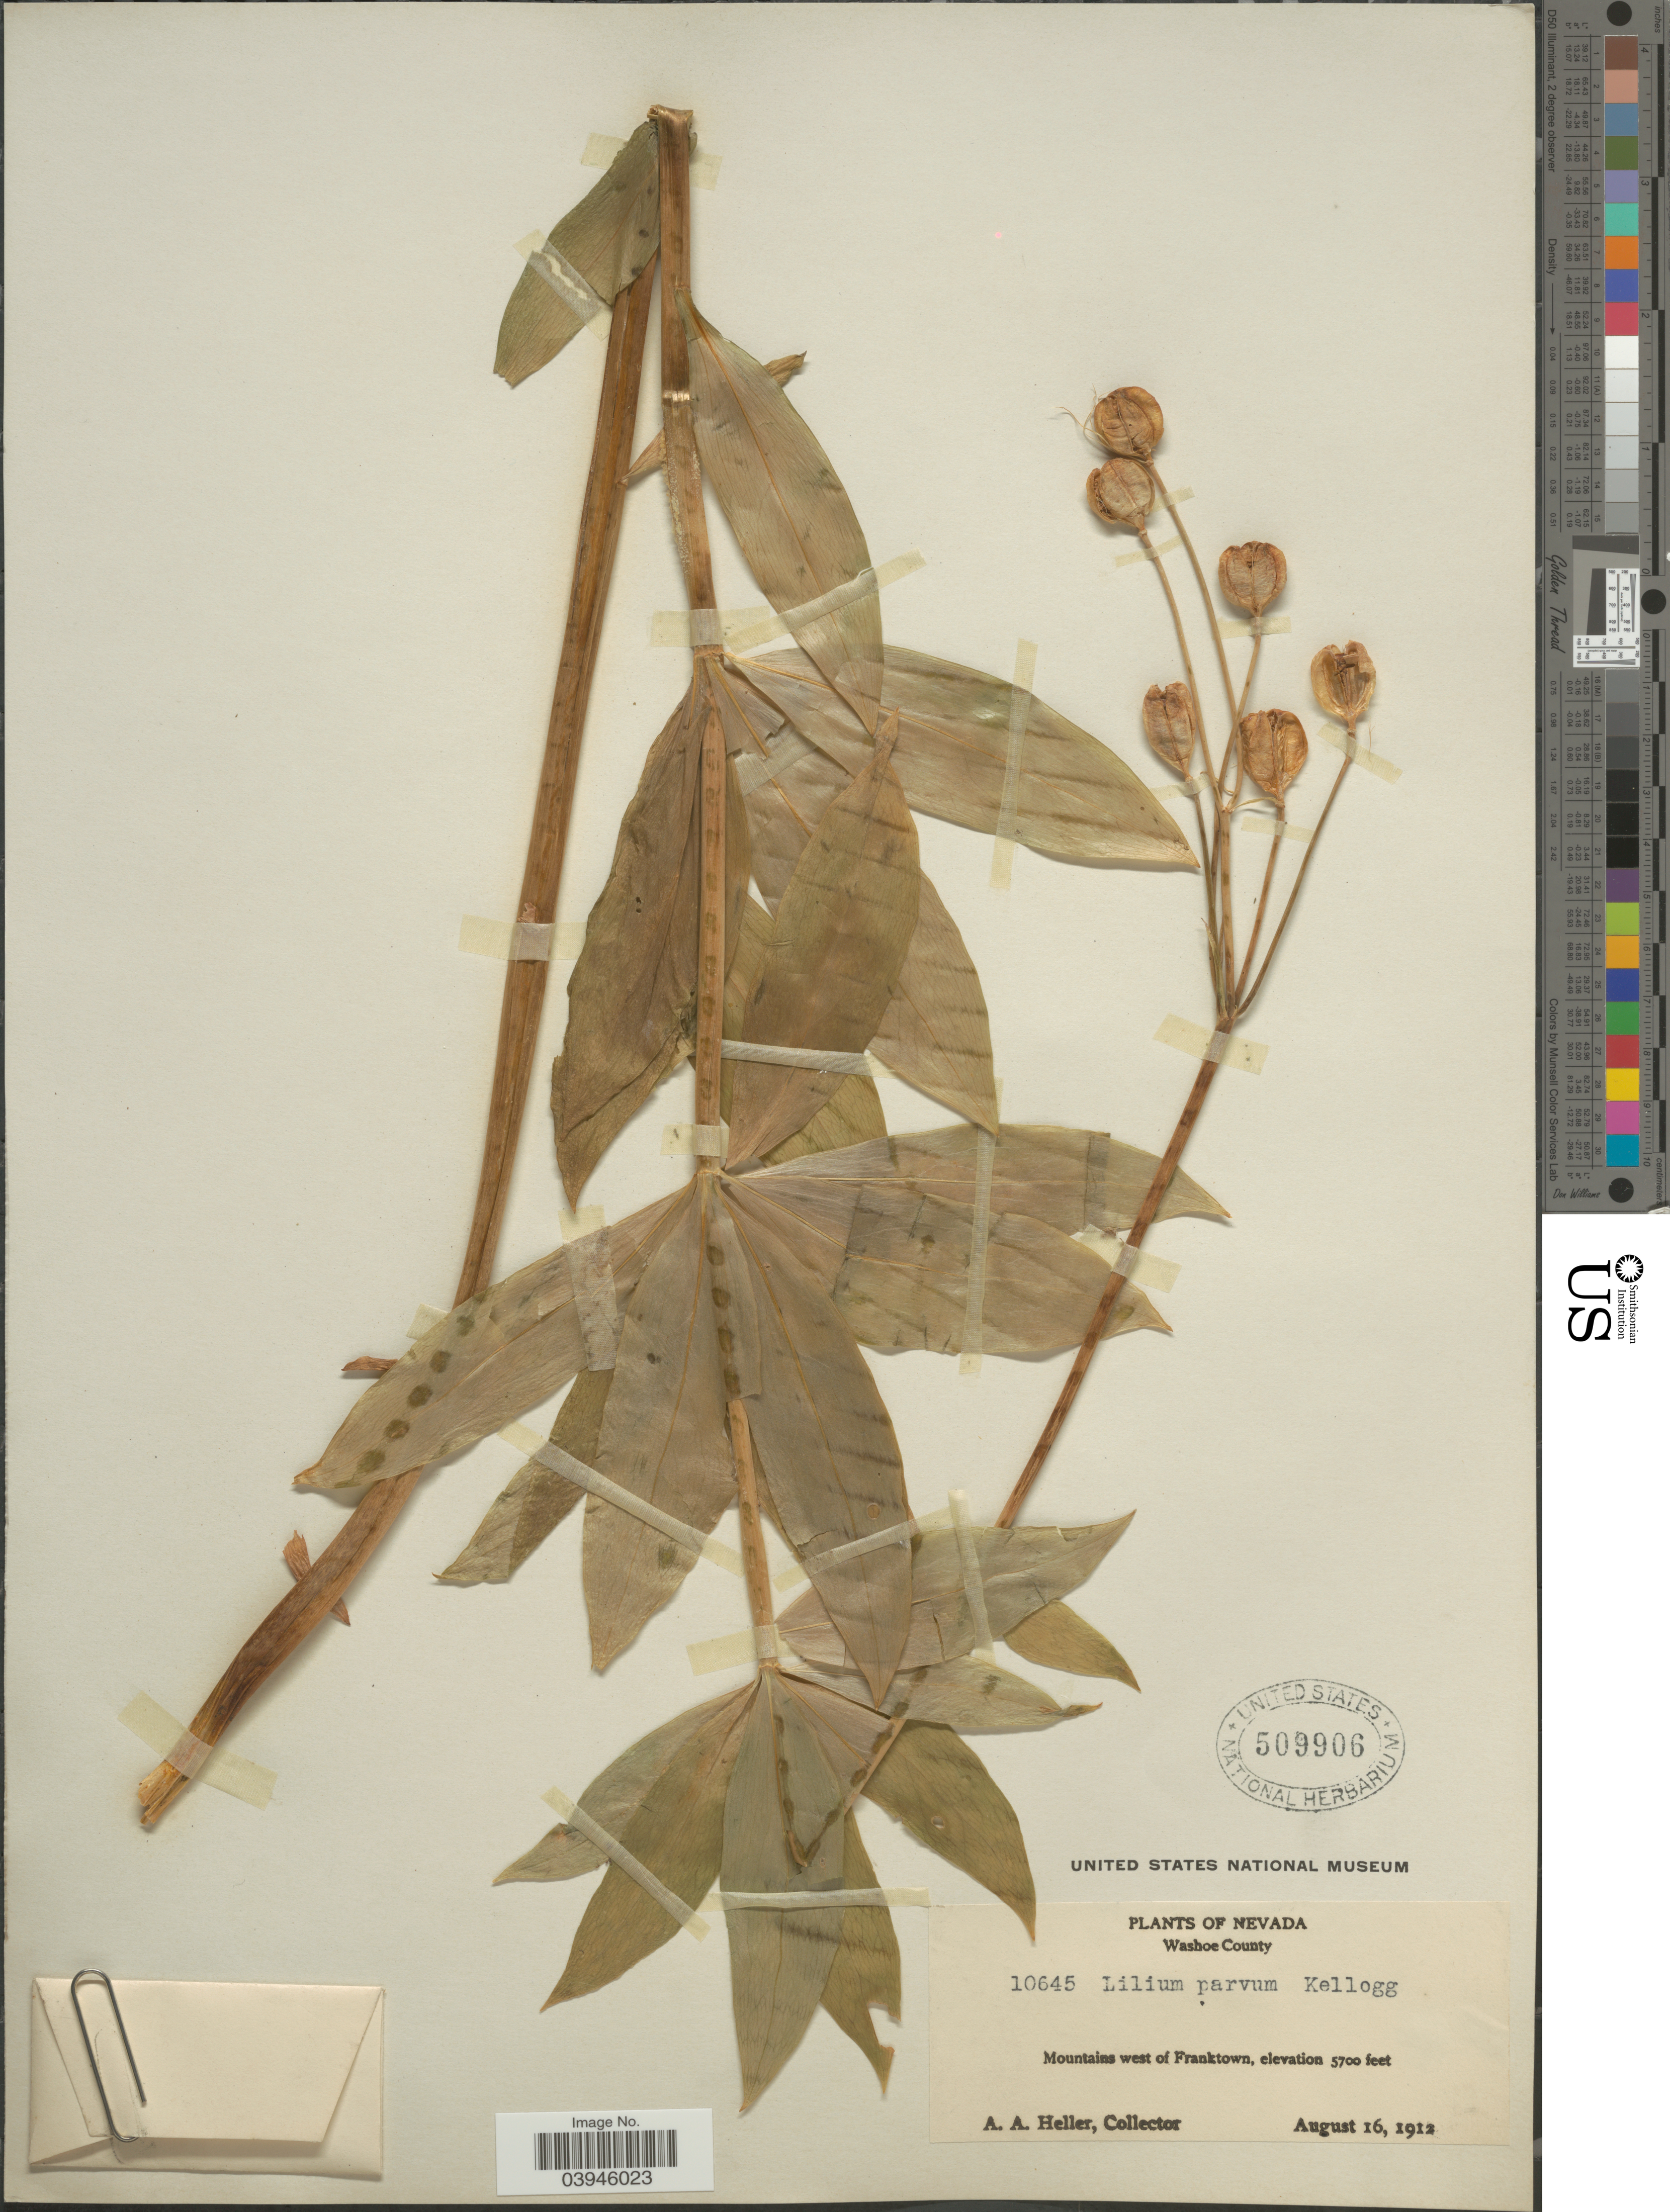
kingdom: Plantae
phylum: Tracheophyta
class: Liliopsida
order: Liliales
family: Liliaceae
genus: Lilium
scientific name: Lilium parvum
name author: Kellogg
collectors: A. A. Heller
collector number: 10645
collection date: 1912-08-16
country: United States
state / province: Nevada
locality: Washoe County. Mountains west of Franktown.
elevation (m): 1737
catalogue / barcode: US 509906